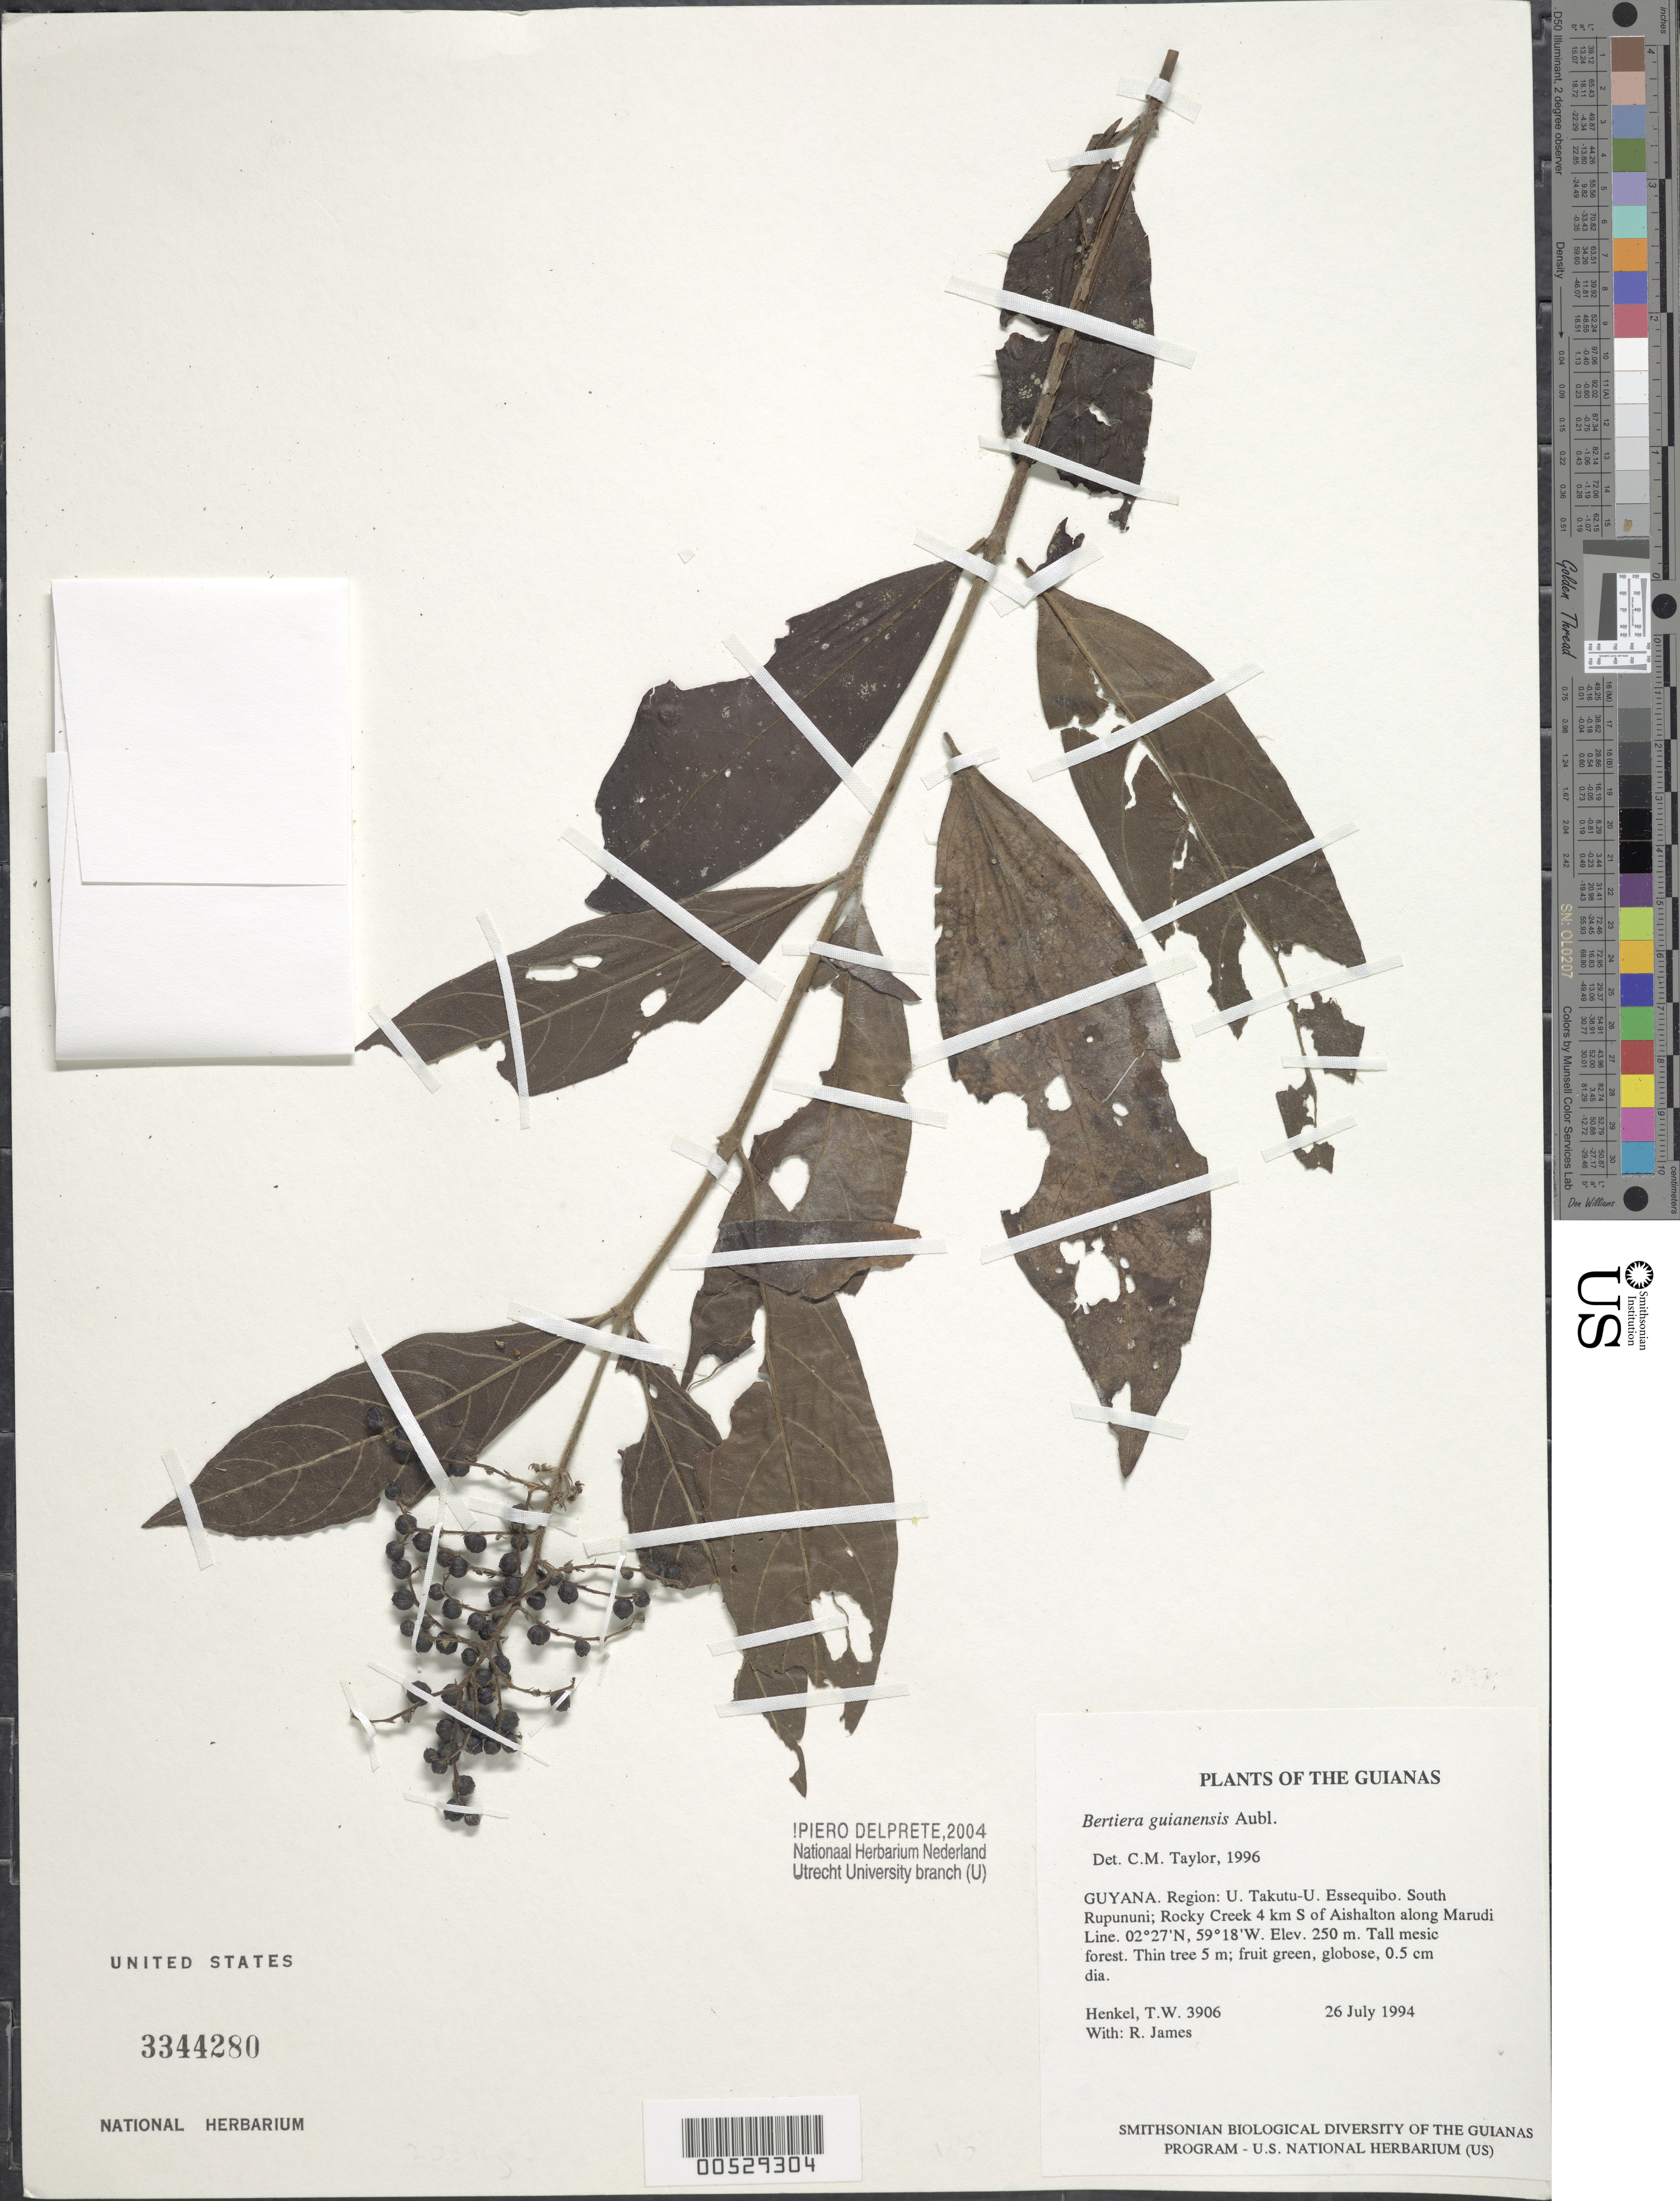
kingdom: Plantae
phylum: Tracheophyta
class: Magnoliopsida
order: Gentianales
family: Rubiaceae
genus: Bertiera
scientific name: Bertiera guianensis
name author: Aubl.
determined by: Taylor, Charlotte M.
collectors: T. Henkel & R. James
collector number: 3906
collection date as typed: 26 July 1994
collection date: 1994-07-26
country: Guyana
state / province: U. Takutu-U. Essequibo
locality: South Rupununi; Rocky Creek 4 km S of Aishalton along Marudi Line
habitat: Tall mesic forest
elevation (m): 250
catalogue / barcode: US 3344280